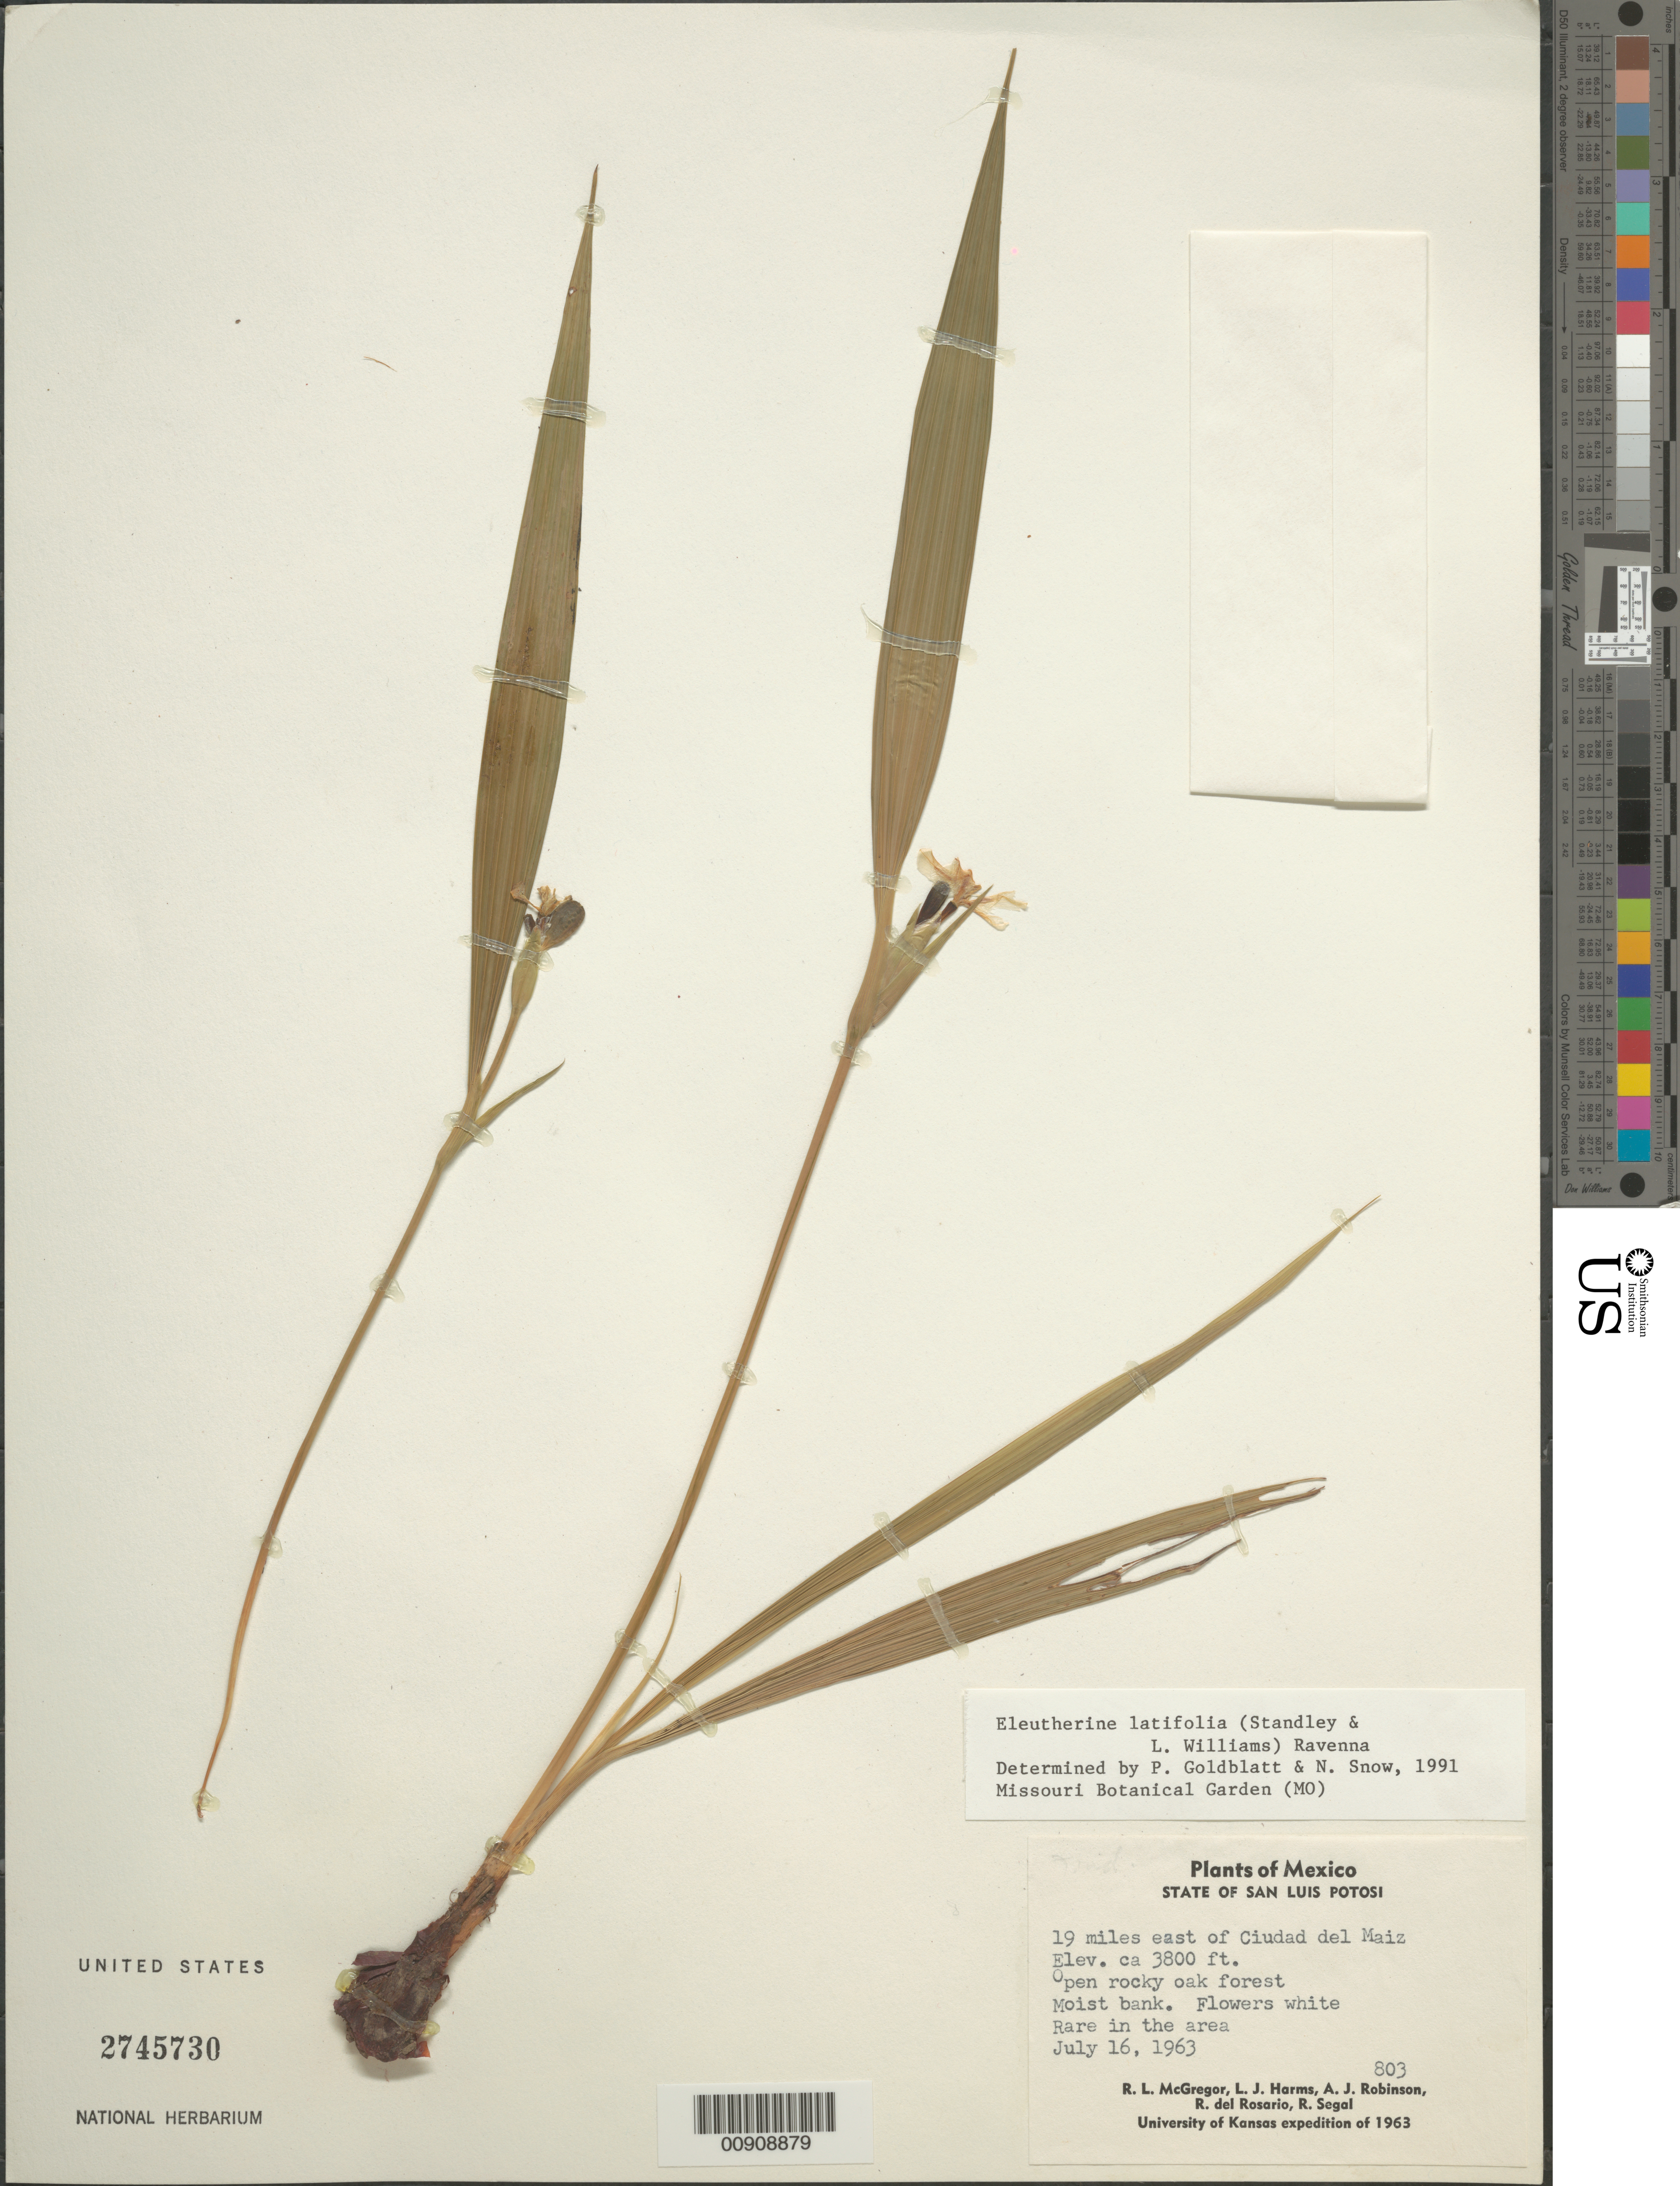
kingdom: Plantae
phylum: Tracheophyta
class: Liliopsida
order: Asparagales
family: Iridaceae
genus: Eleutherine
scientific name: Eleutherine latifolia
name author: (Standl. & L.O. Williams) Ravenna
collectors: R. McGregor, L. Harms, A. J. Robinson, R. del Rosario & R. Segal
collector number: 803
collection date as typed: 16 Jul 1963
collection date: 1963-07-16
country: Mexico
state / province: San Luis Potosí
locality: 19 miles east of Ciudad del Maíz, State of San Luis Potosí.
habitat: Open rocky oak forest. Moist bank.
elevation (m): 1158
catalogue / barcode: US 2745730